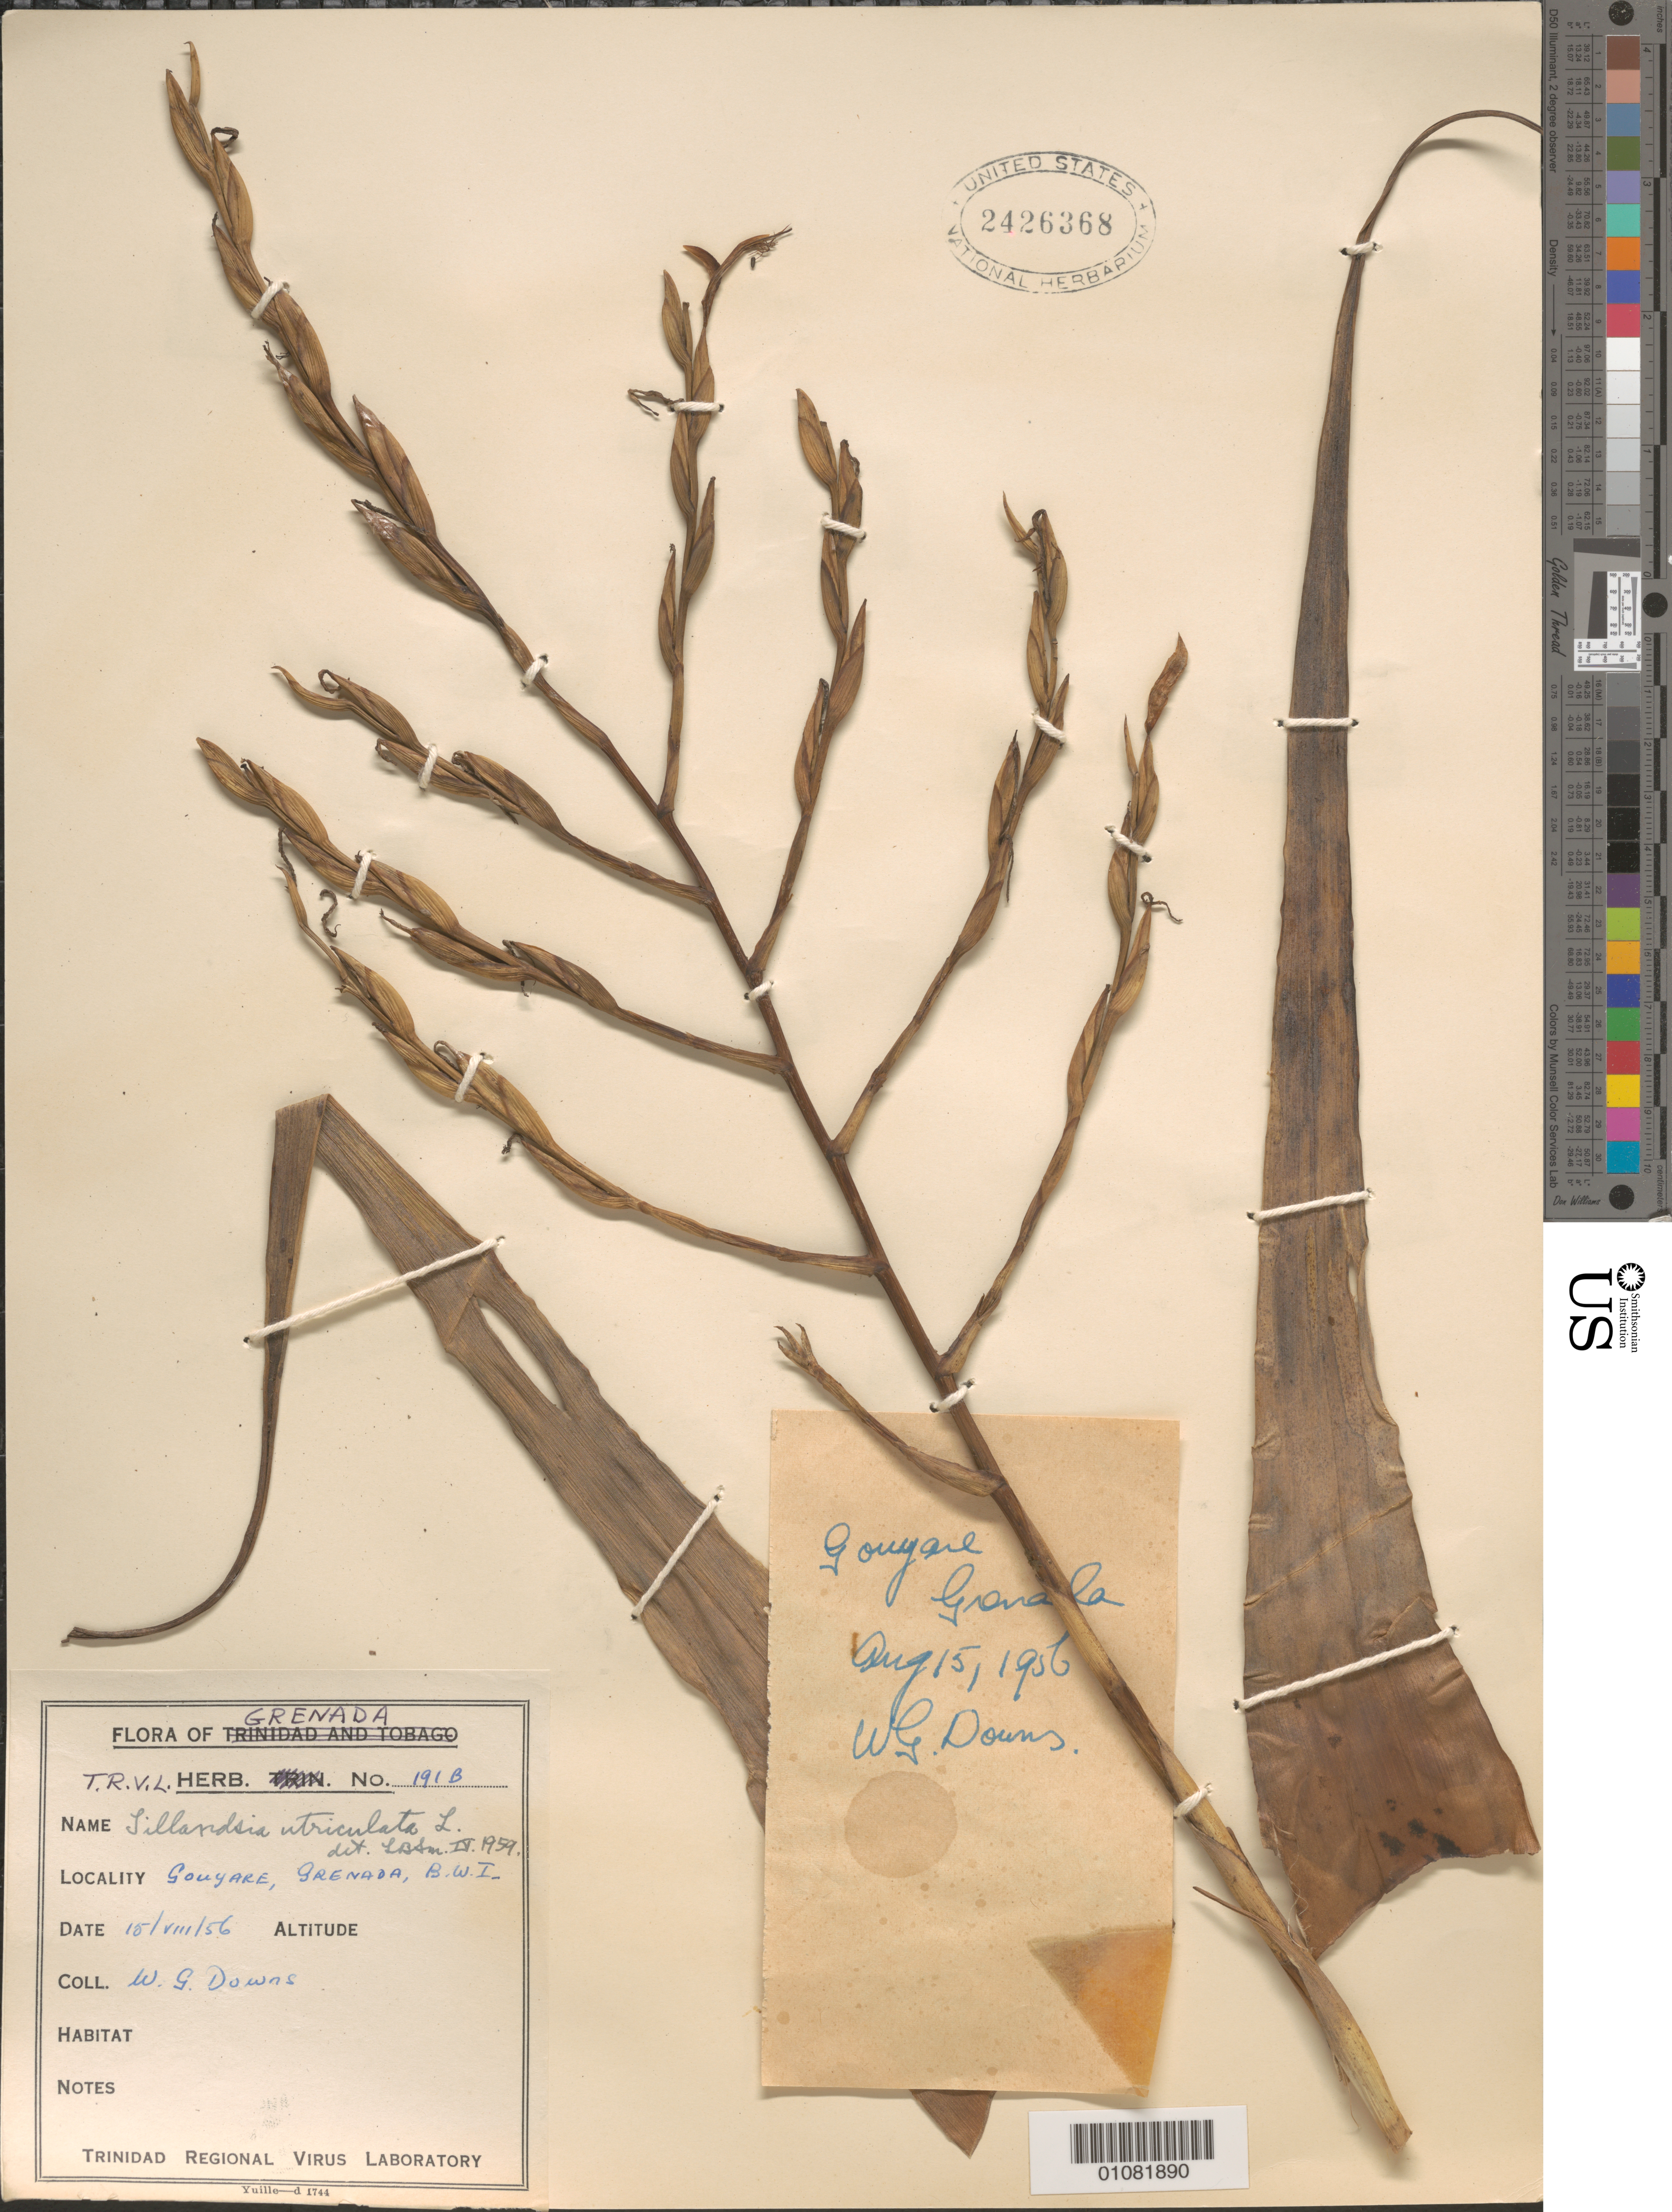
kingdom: Plantae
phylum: Tracheophyta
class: Liliopsida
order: Poales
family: Bromeliaceae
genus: Tillandsia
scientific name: Tillandsia utriculata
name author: L.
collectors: W. G. Downs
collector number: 191B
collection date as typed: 15 Aug 1956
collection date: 1956-08-15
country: Grenada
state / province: Saint John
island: Grenada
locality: Gouyave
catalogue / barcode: US 2426368